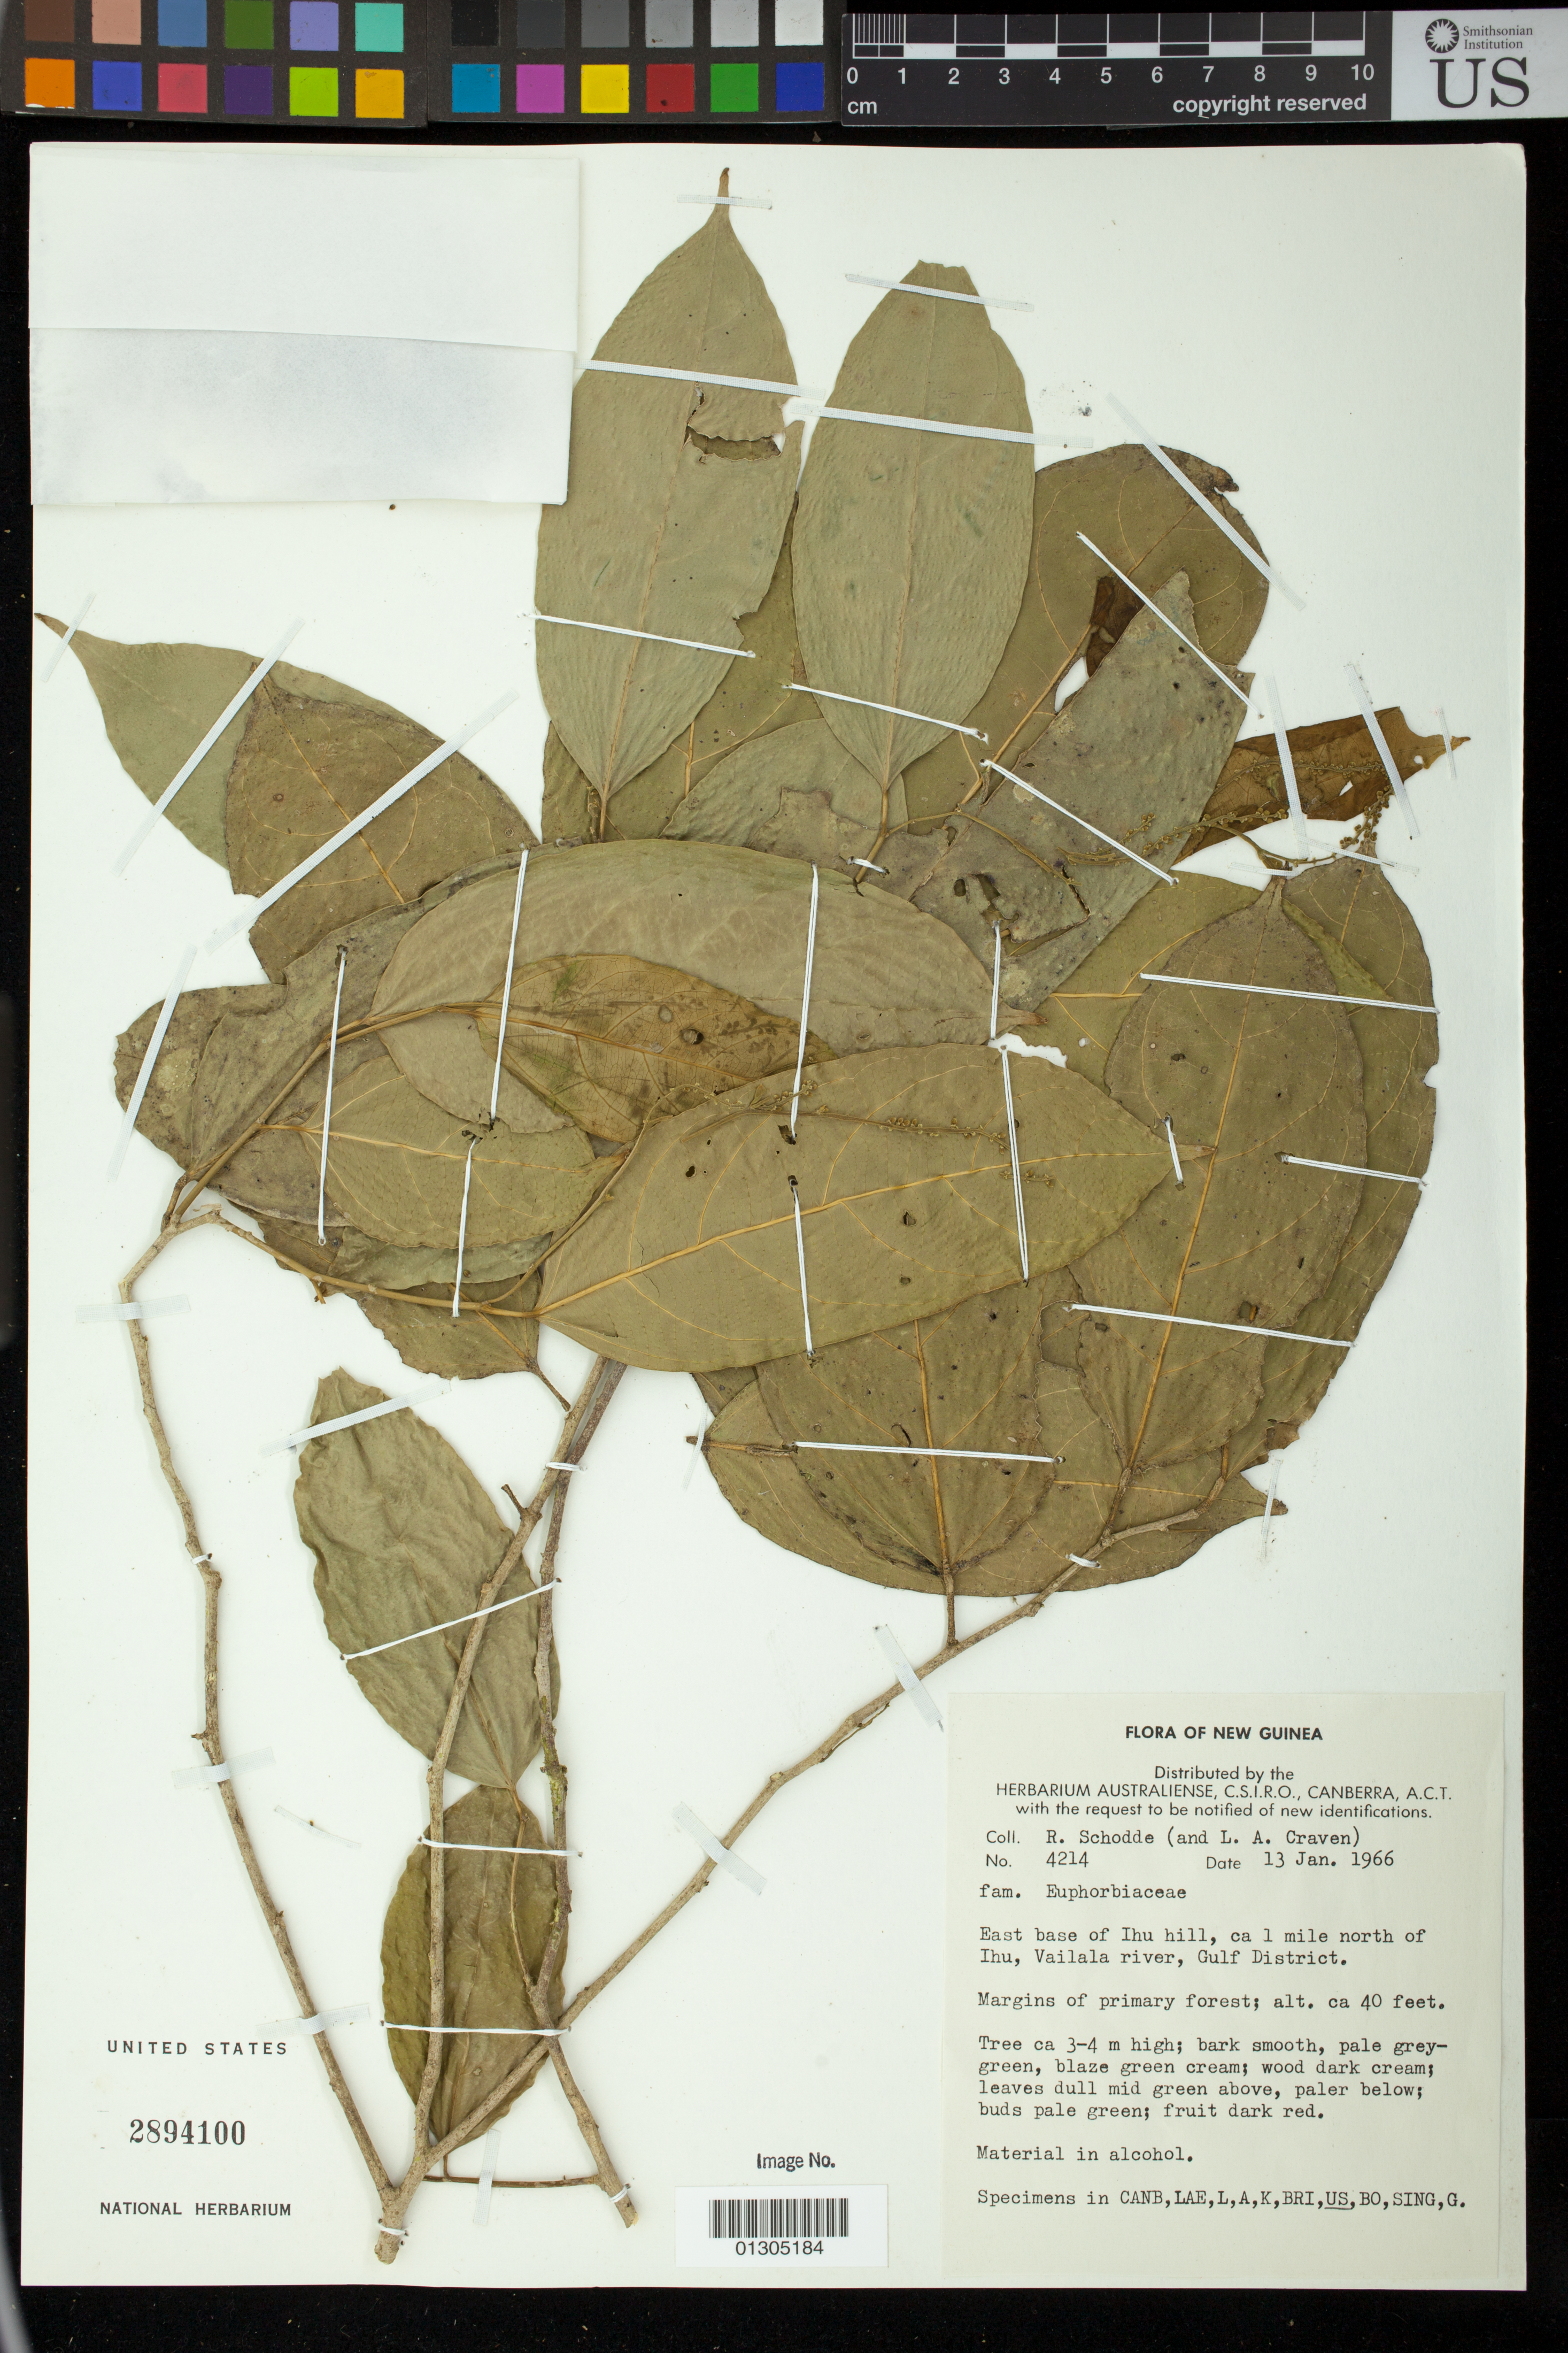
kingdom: Plantae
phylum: Tracheophyta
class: Magnoliopsida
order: Malpighiales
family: Euphorbiaceae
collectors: R. Schodde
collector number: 4214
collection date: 1966-01-13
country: Papua New Guinea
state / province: Gulf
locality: East base of Ihu hill, ca 1 mile north of Ihu, Vailala river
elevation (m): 12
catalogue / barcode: US 2894100